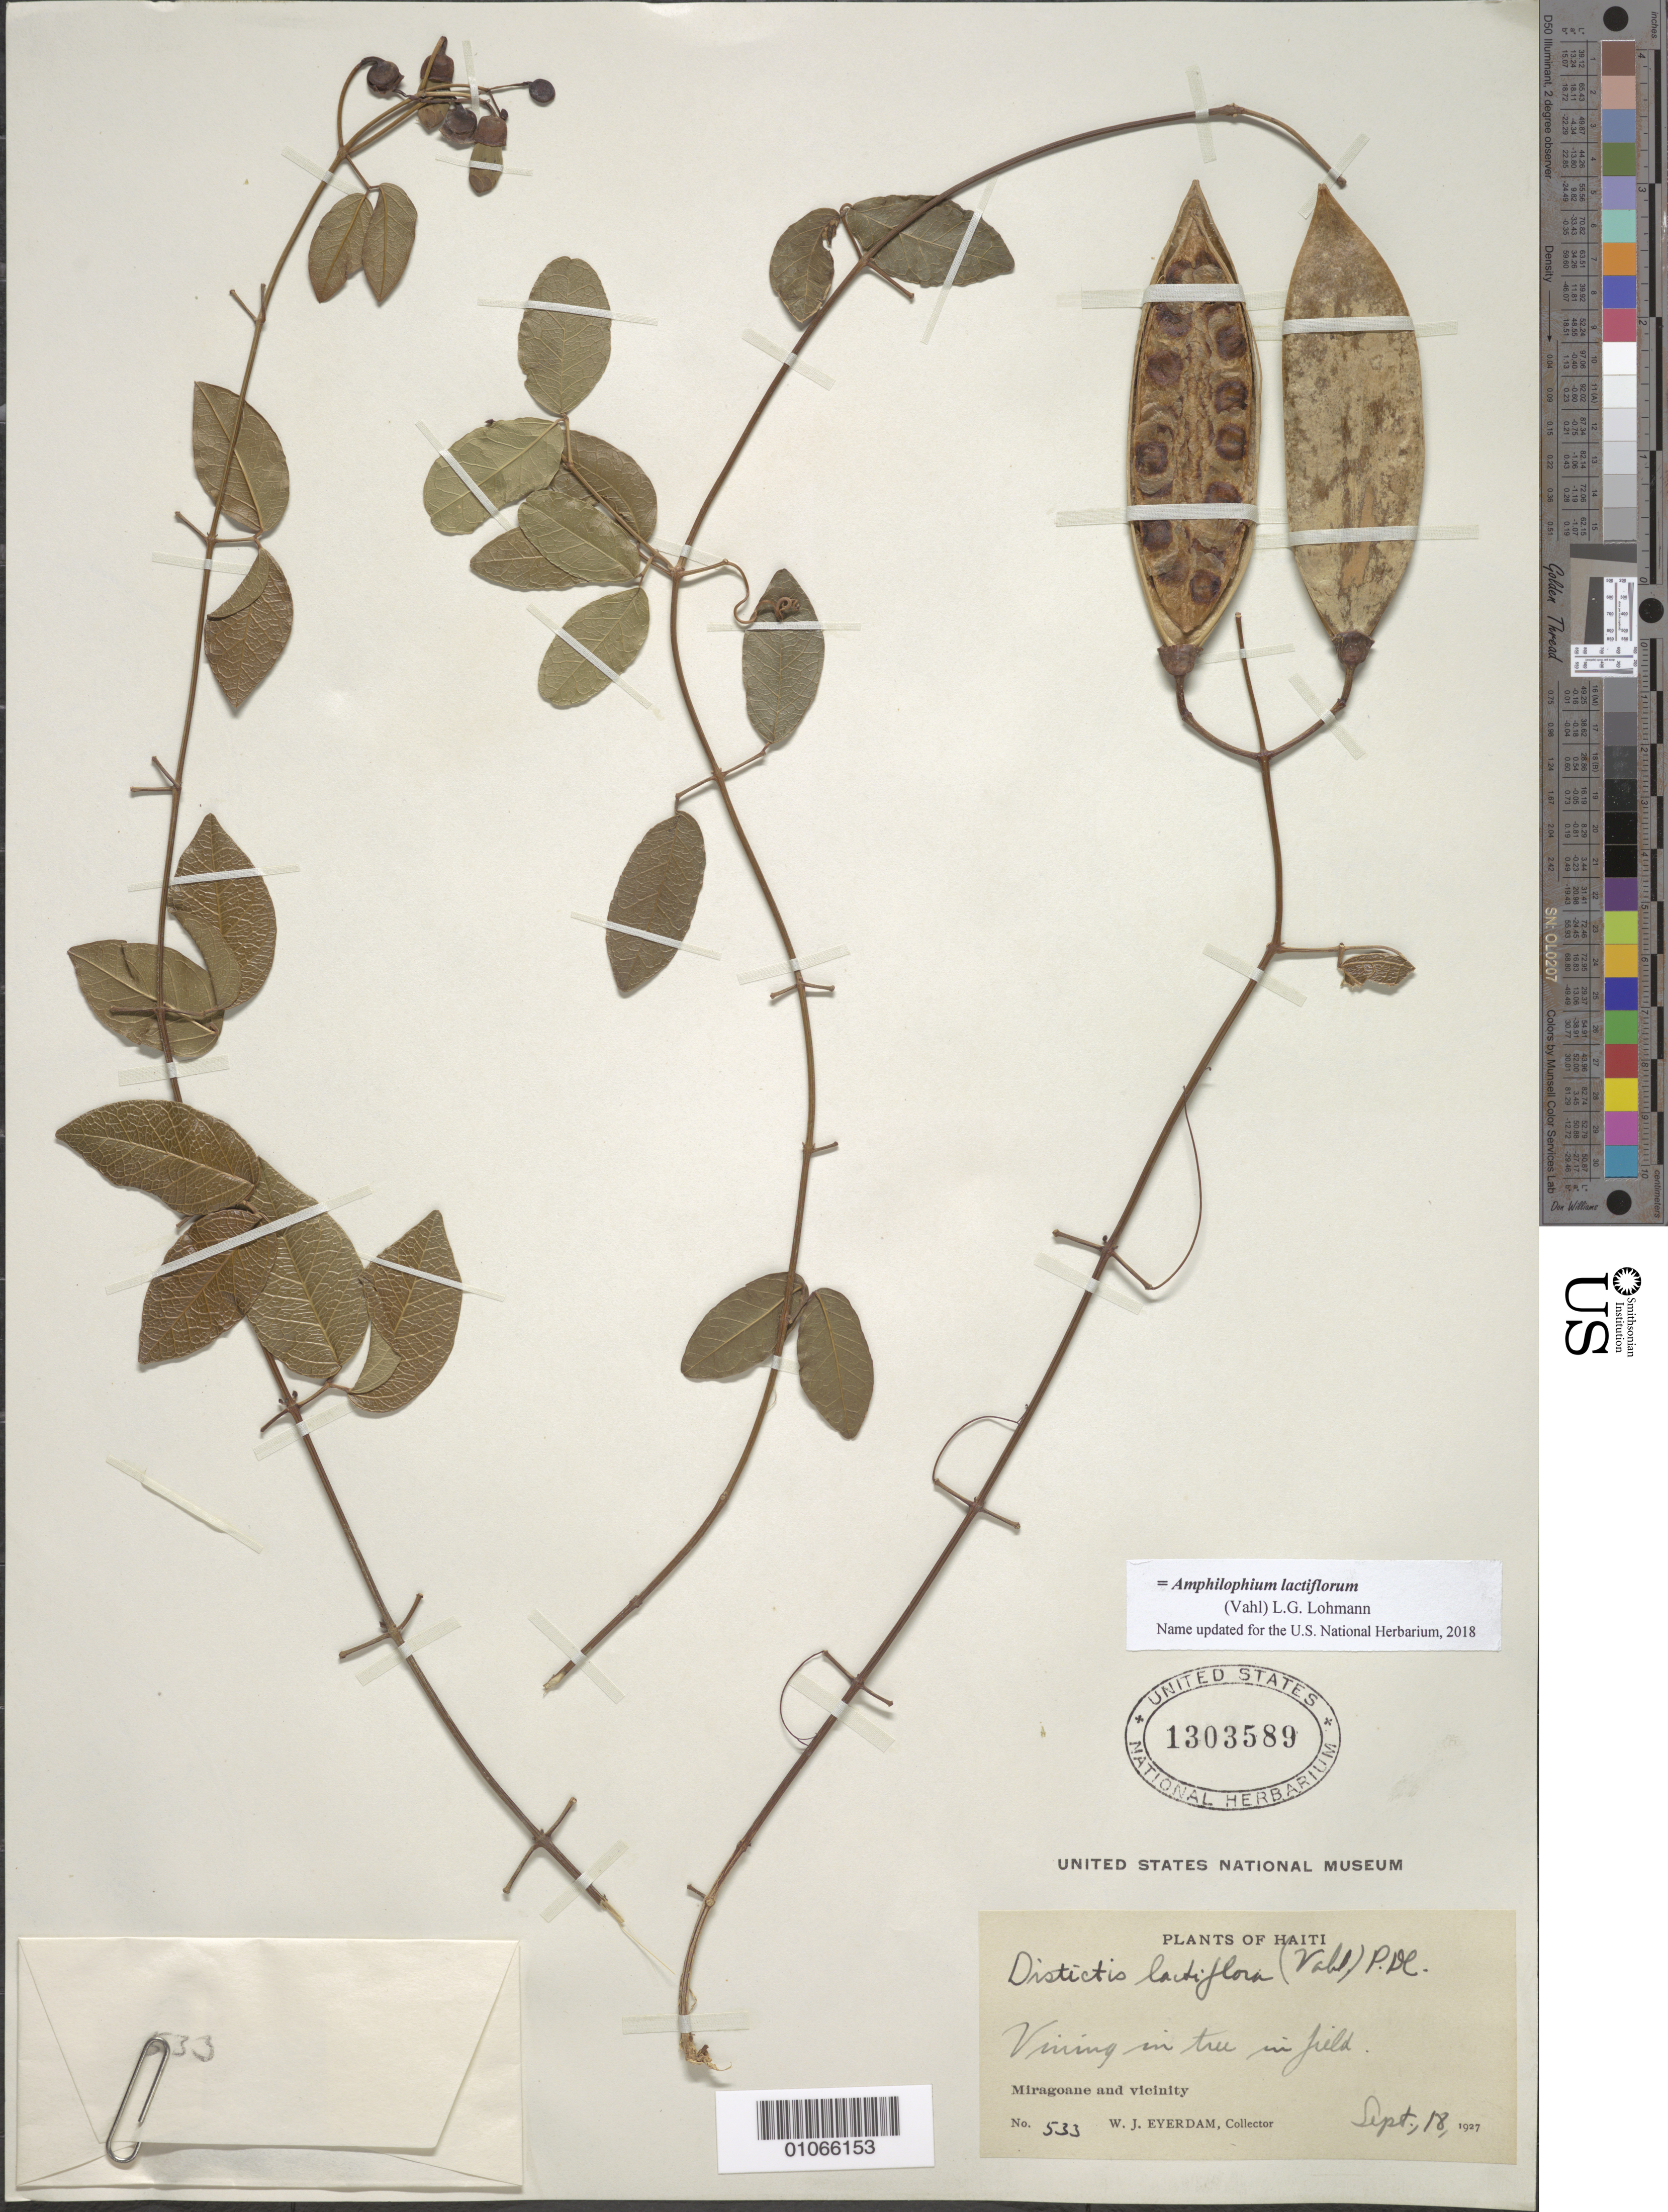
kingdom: Plantae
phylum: Tracheophyta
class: Magnoliopsida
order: Lamiales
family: Bignoniaceae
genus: Amphilophium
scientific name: Amphilophium lactiflorum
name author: (Vahl) L.G. Lohmann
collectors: W. J. Eyerdam & W. Everdam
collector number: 533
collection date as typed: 18 Sep 1927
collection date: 1927-09-18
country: Haiti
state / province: Nippes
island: Hispaniola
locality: Miragoane and vicinity. Vining in tree in field.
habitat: In field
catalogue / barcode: US 1303589